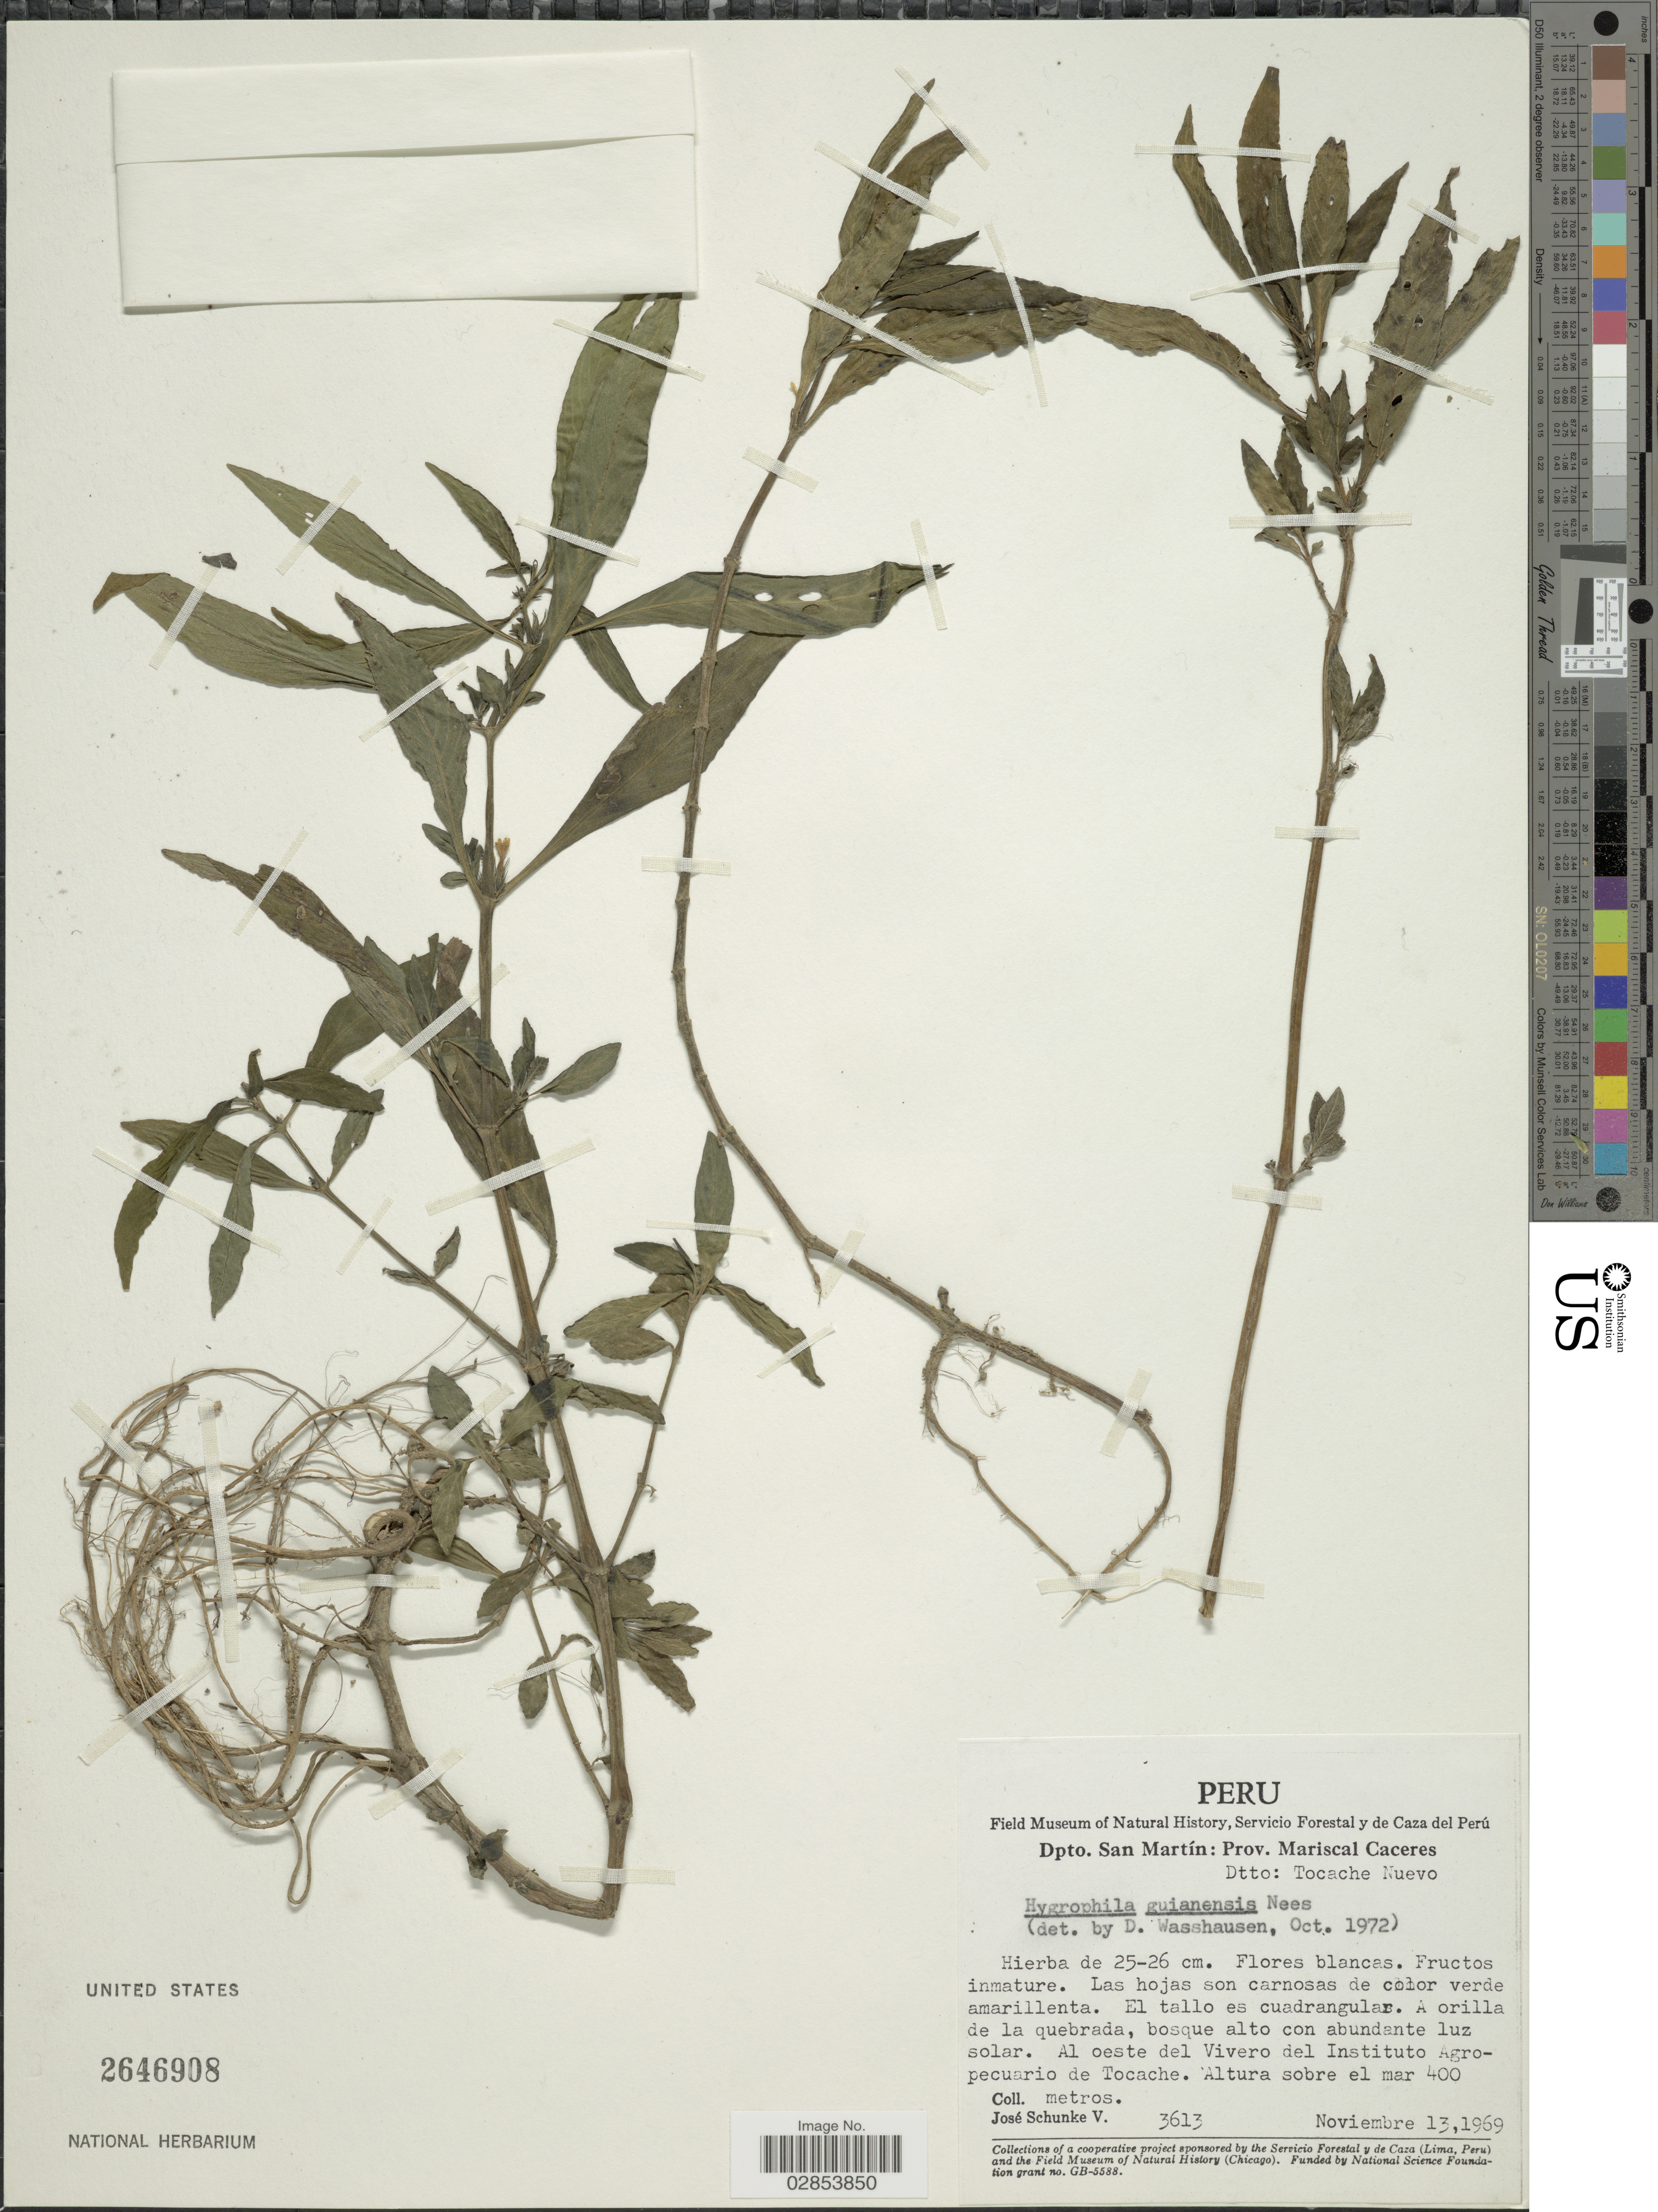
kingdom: Plantae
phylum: Tracheophyta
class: Magnoliopsida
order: Lamiales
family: Acanthaceae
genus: Hygrophila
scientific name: Hygrophila costata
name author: Nees & T. Nees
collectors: J. Schunke Vigo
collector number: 3613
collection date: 1969-11-13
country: Peru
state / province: San Martín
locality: Dpto. San Martín: Prov. Mariscal Caceres, Dtto: Tocache Nuevo, Al oeste del Vivero del Instituto Agropecuario de Tocache.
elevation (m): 400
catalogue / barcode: US 2646908